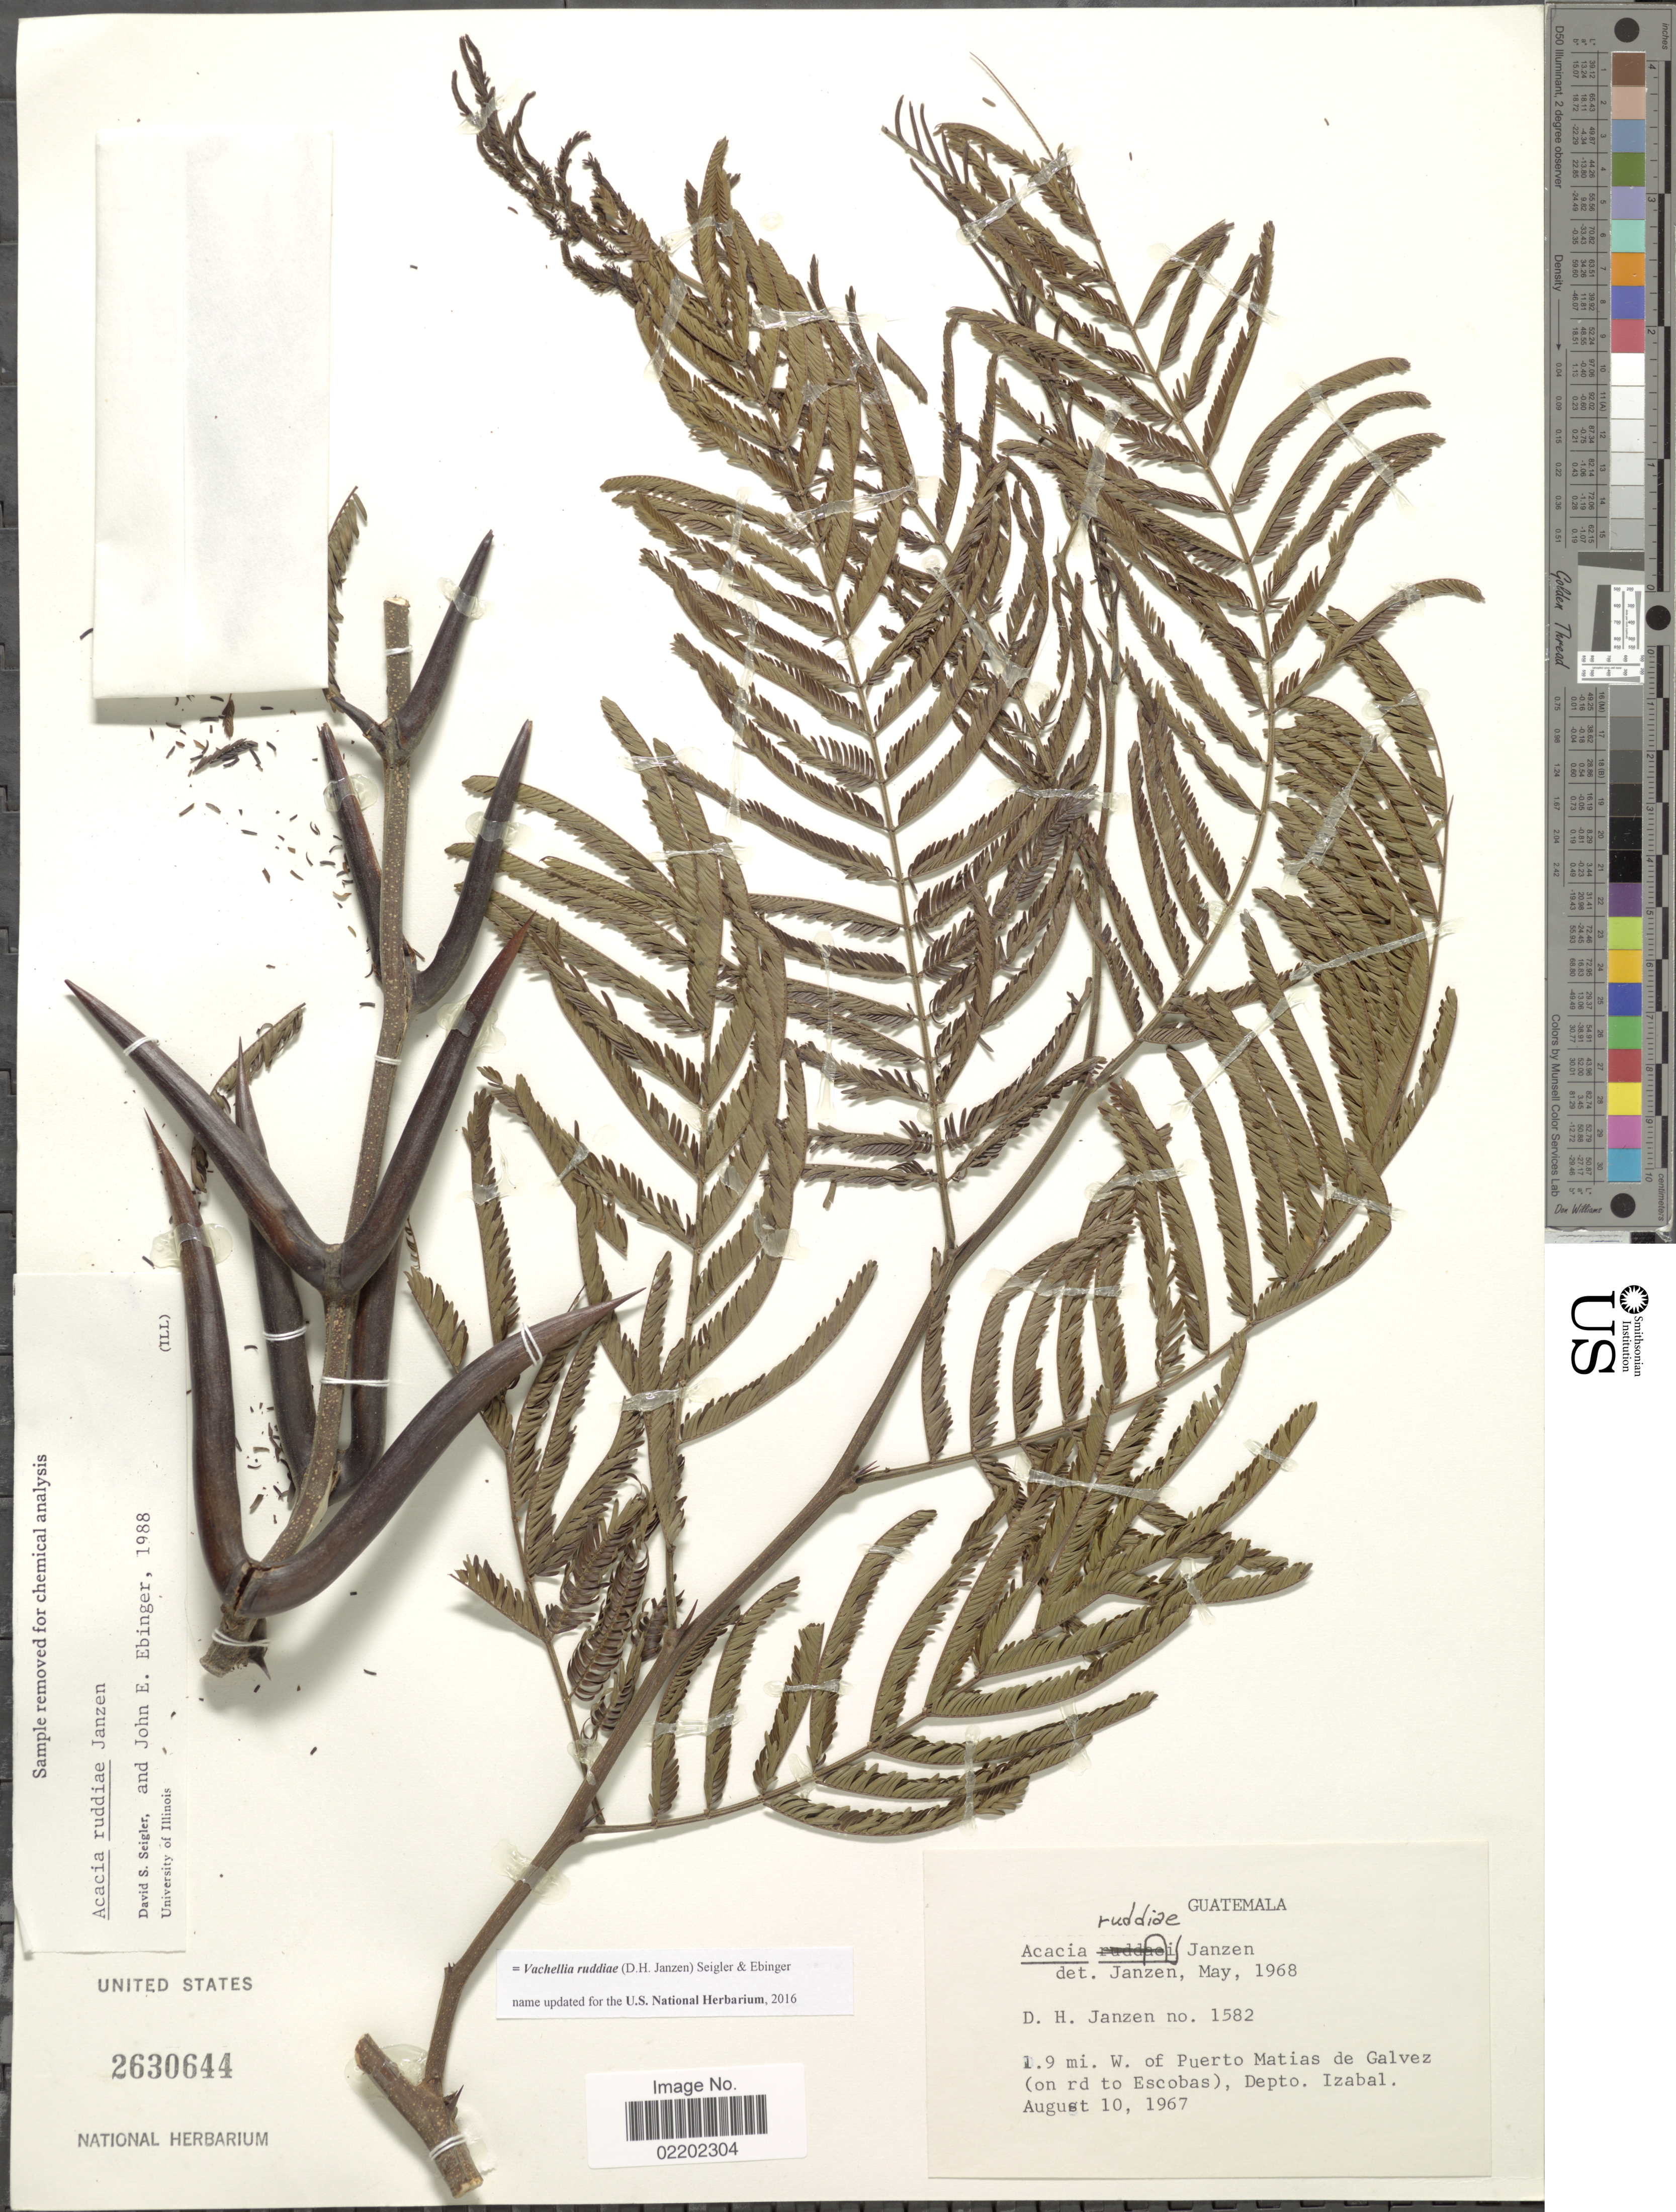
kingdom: Plantae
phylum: Tracheophyta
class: Magnoliopsida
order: Fabales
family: Fabaceae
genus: Vachellia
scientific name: Vachellia ruddiae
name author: (D.H. Janzen) Seigler & Ebinger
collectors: D. Janzen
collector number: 1582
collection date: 1967-08-10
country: Guatemala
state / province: Izabal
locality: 1.9 mi W of Puerto Matias de Galvez (on rd to Escobas) Depto Izabal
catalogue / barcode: US 2630644